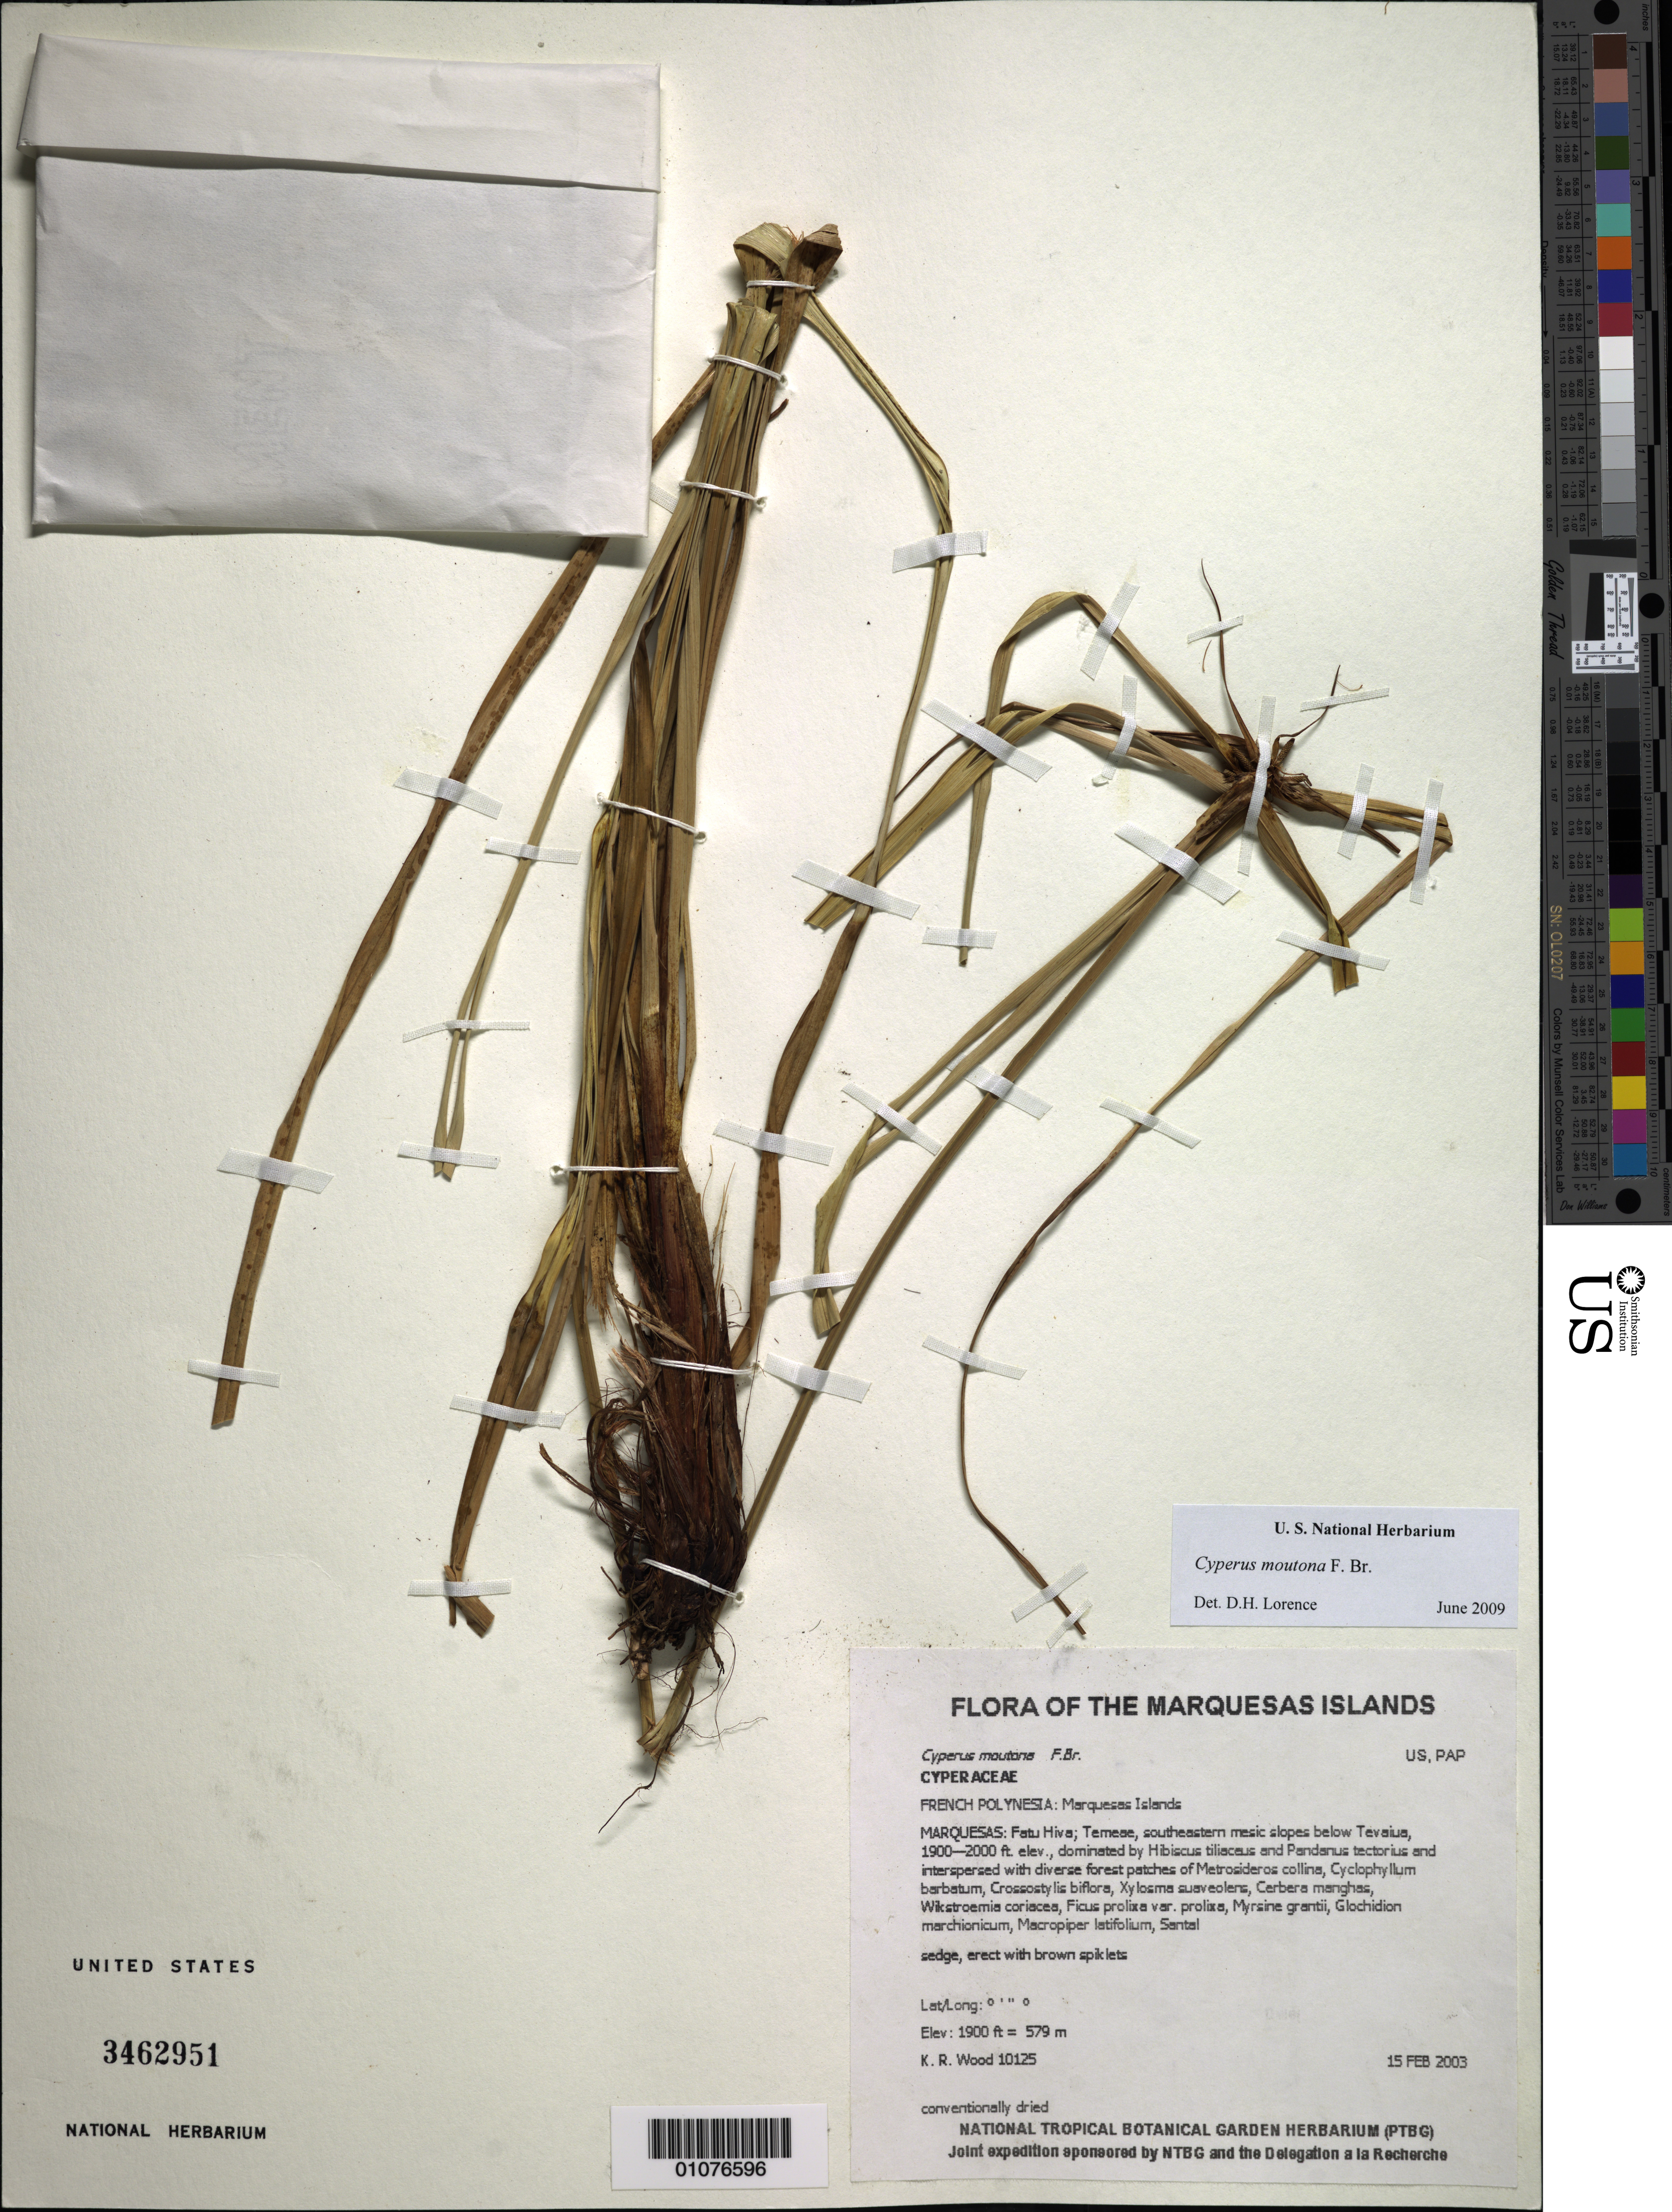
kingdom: Plantae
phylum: Tracheophyta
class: Liliopsida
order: Poales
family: Cyperaceae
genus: Cyperus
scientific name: Cyperus moutona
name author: F. Br.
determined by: Lorence, David H., (PTBG), National Tropical Botanical Garden (UNITED STATES)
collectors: K. R. Wood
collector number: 10125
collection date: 2003-02-15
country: French Polynesia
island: Fatu Hiva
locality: Temeae, southeastern mesic slopes below Tevaiua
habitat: Upper slope, N aspect, moderate slope, closed, mesic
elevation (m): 579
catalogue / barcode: US 3462951